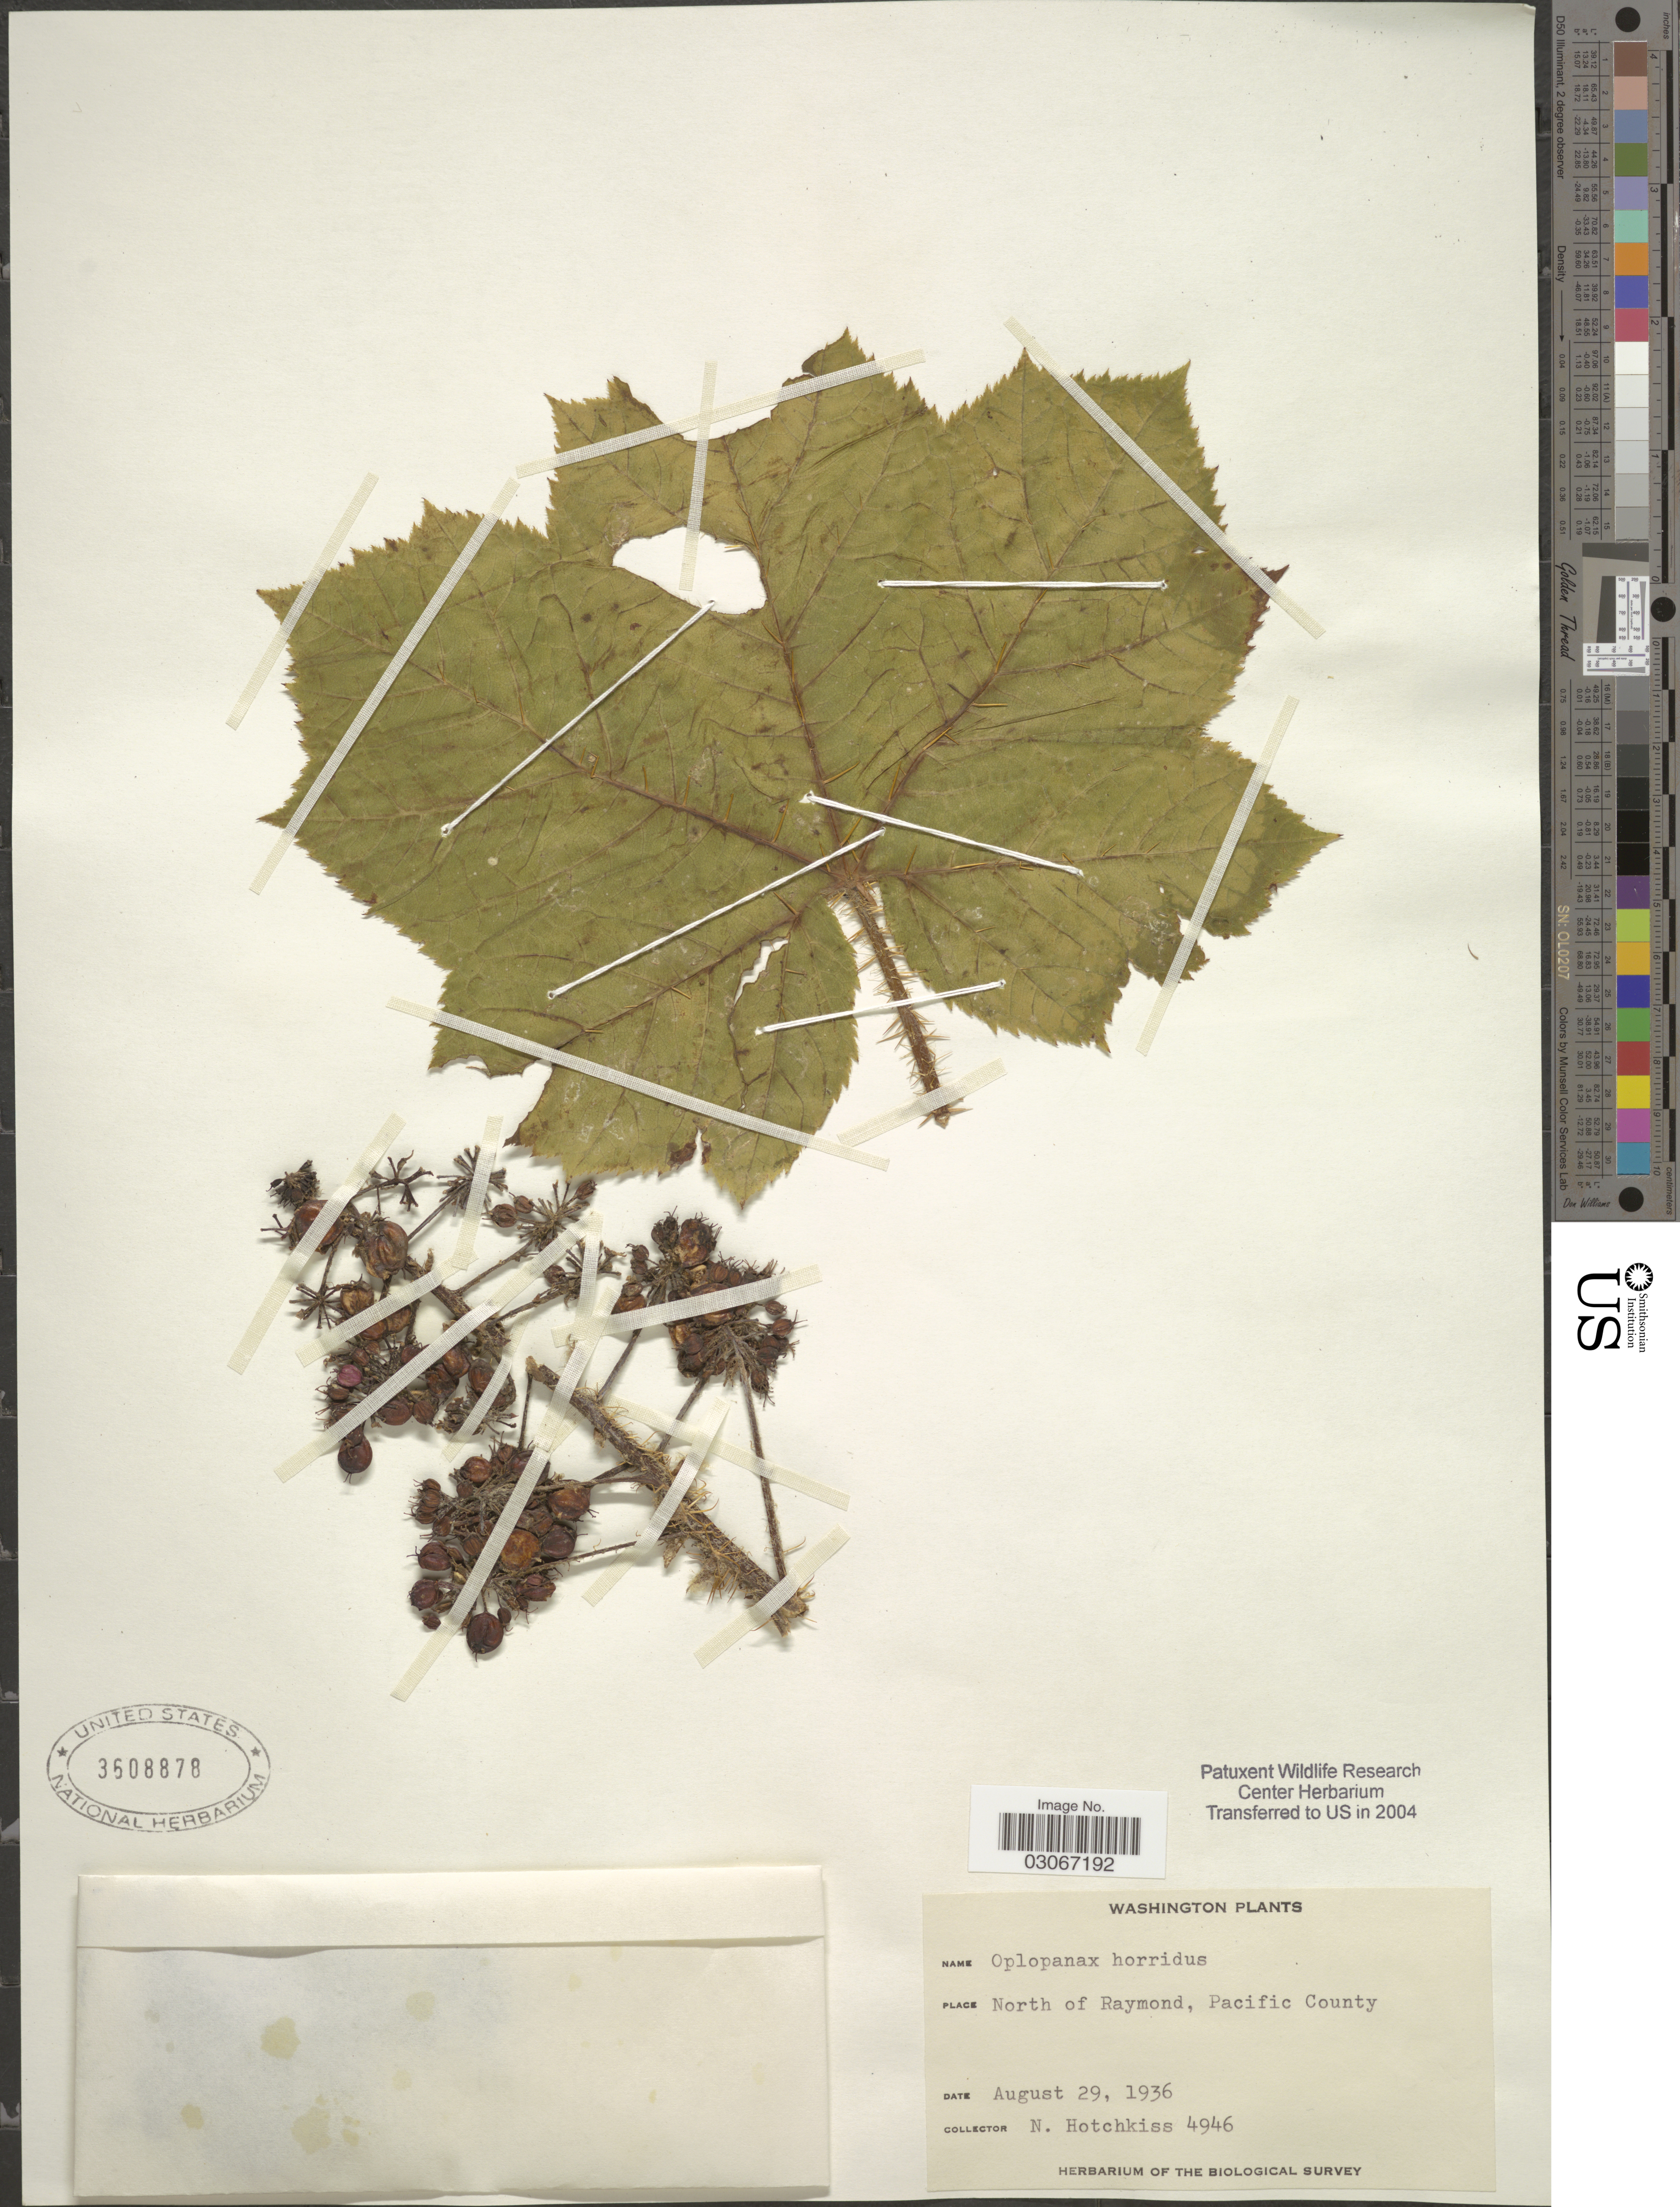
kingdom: Plantae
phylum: Tracheophyta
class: Magnoliopsida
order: Apiales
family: Apiaceae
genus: Opopanax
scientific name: Opopanax horridus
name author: Miq. ex Dippel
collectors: N. Hotchkiss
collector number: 4946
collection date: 1936-08-29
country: United States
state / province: Washington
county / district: Pacific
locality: North of Raymond, Pacific County.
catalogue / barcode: US 3608878